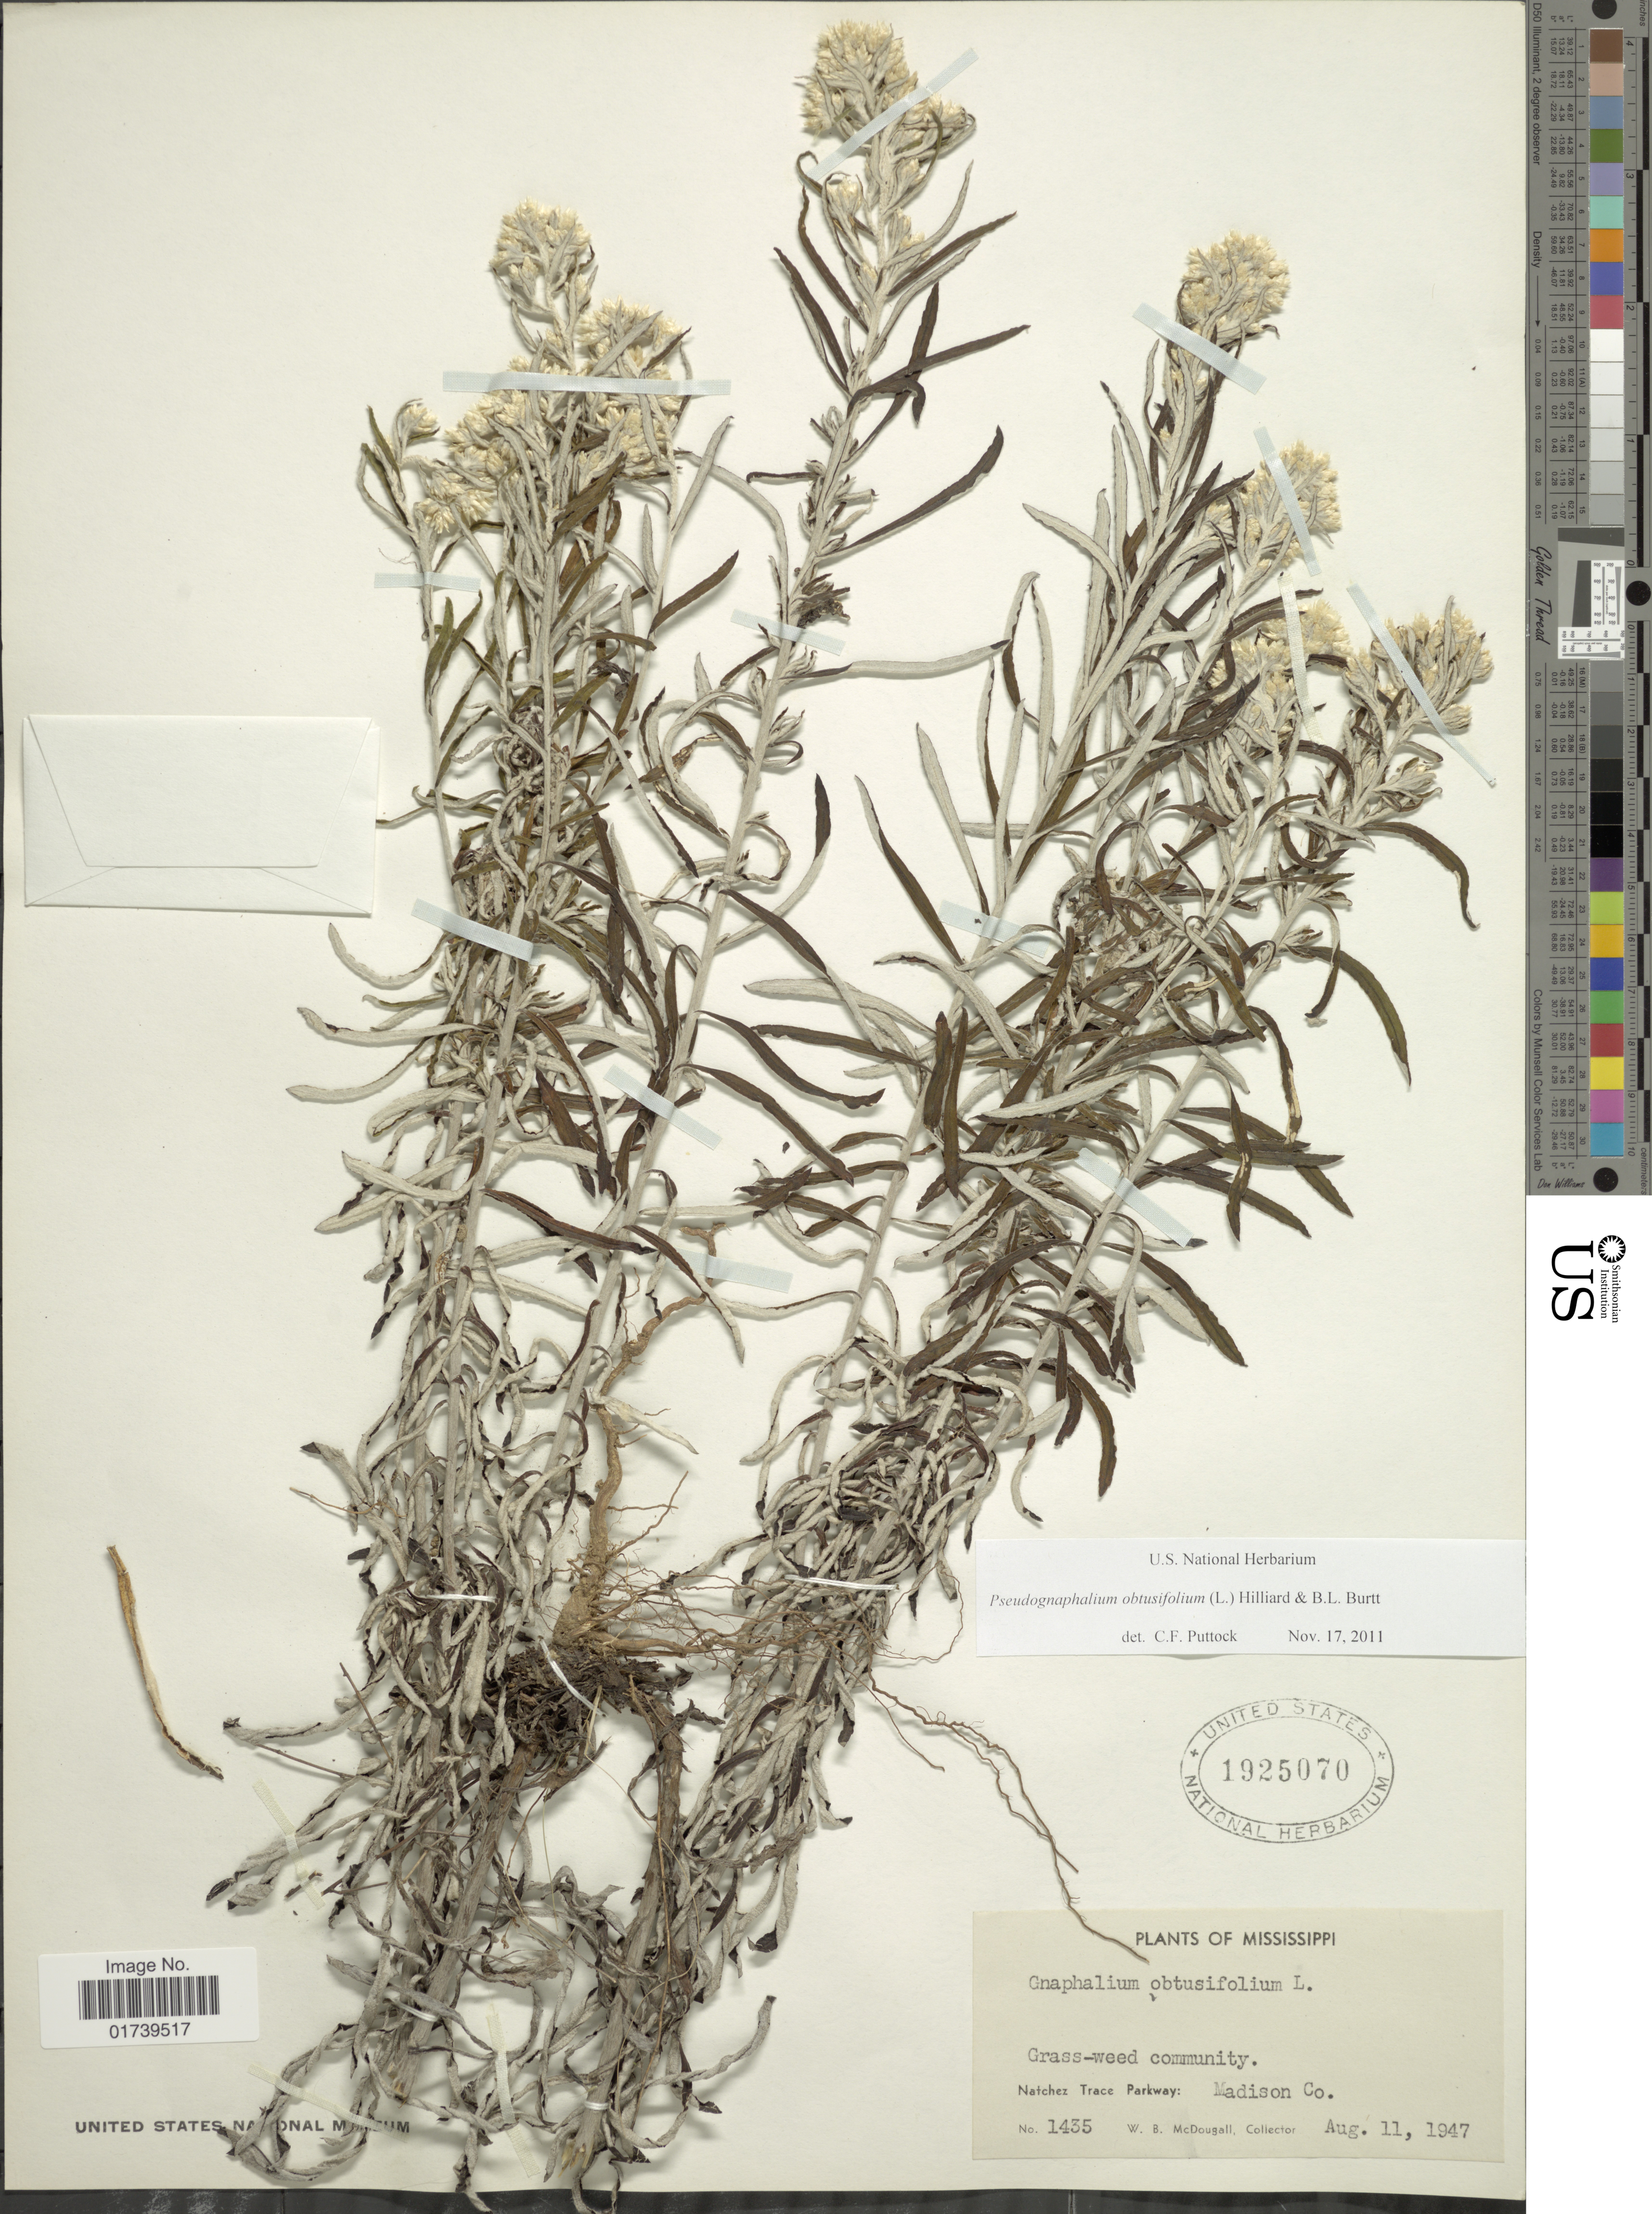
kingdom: Plantae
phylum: Tracheophyta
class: Magnoliopsida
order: Asterales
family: Asteraceae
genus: Pseudognaphalium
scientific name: Pseudognaphalium obtusifolium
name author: (L.) Hilliard & B.L. Burtt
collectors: W. B. McDougall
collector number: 1435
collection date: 1947-08-11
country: United States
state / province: Mississippi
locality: Natchez Trace Parkway: Madison Co.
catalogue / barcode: US 1925070